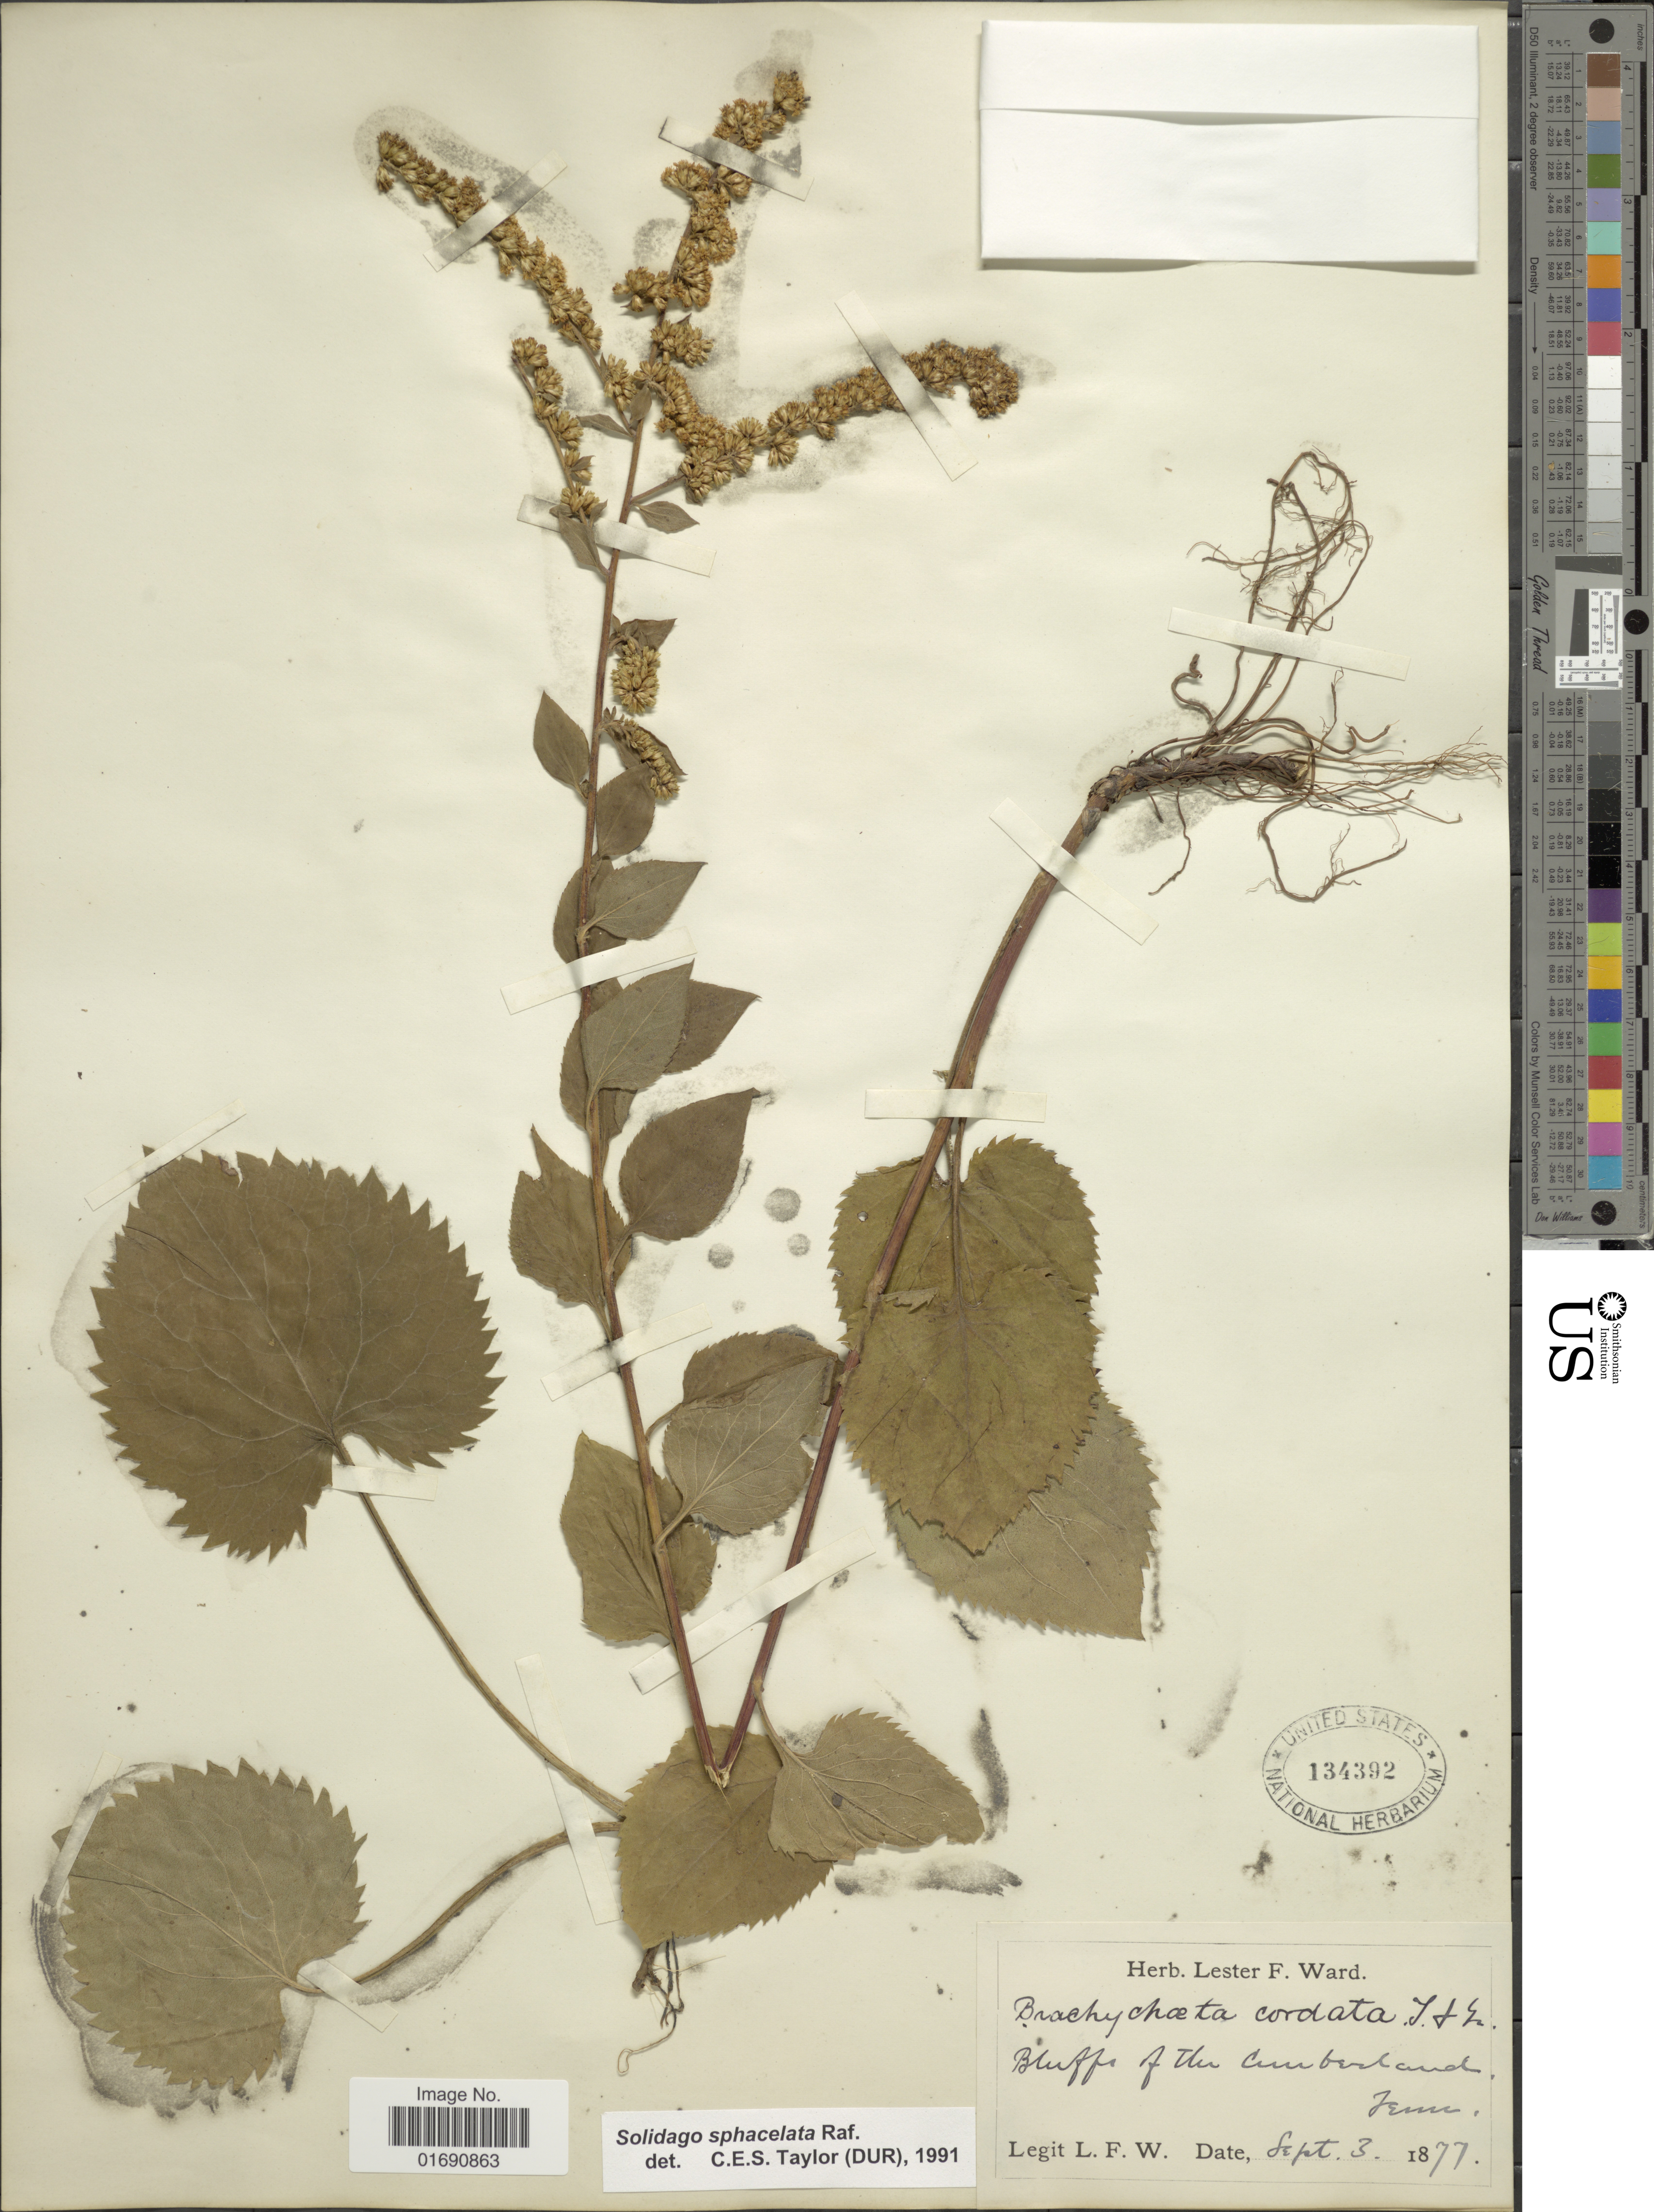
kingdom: Plantae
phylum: Tracheophyta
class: Magnoliopsida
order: Asterales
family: Asteraceae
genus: Solidago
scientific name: Solidago sphacelata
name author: Raf.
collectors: L. F. Ward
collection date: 1877-09-03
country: United States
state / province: Tennessee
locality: Bluffs of the Cumberland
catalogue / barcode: US 134392